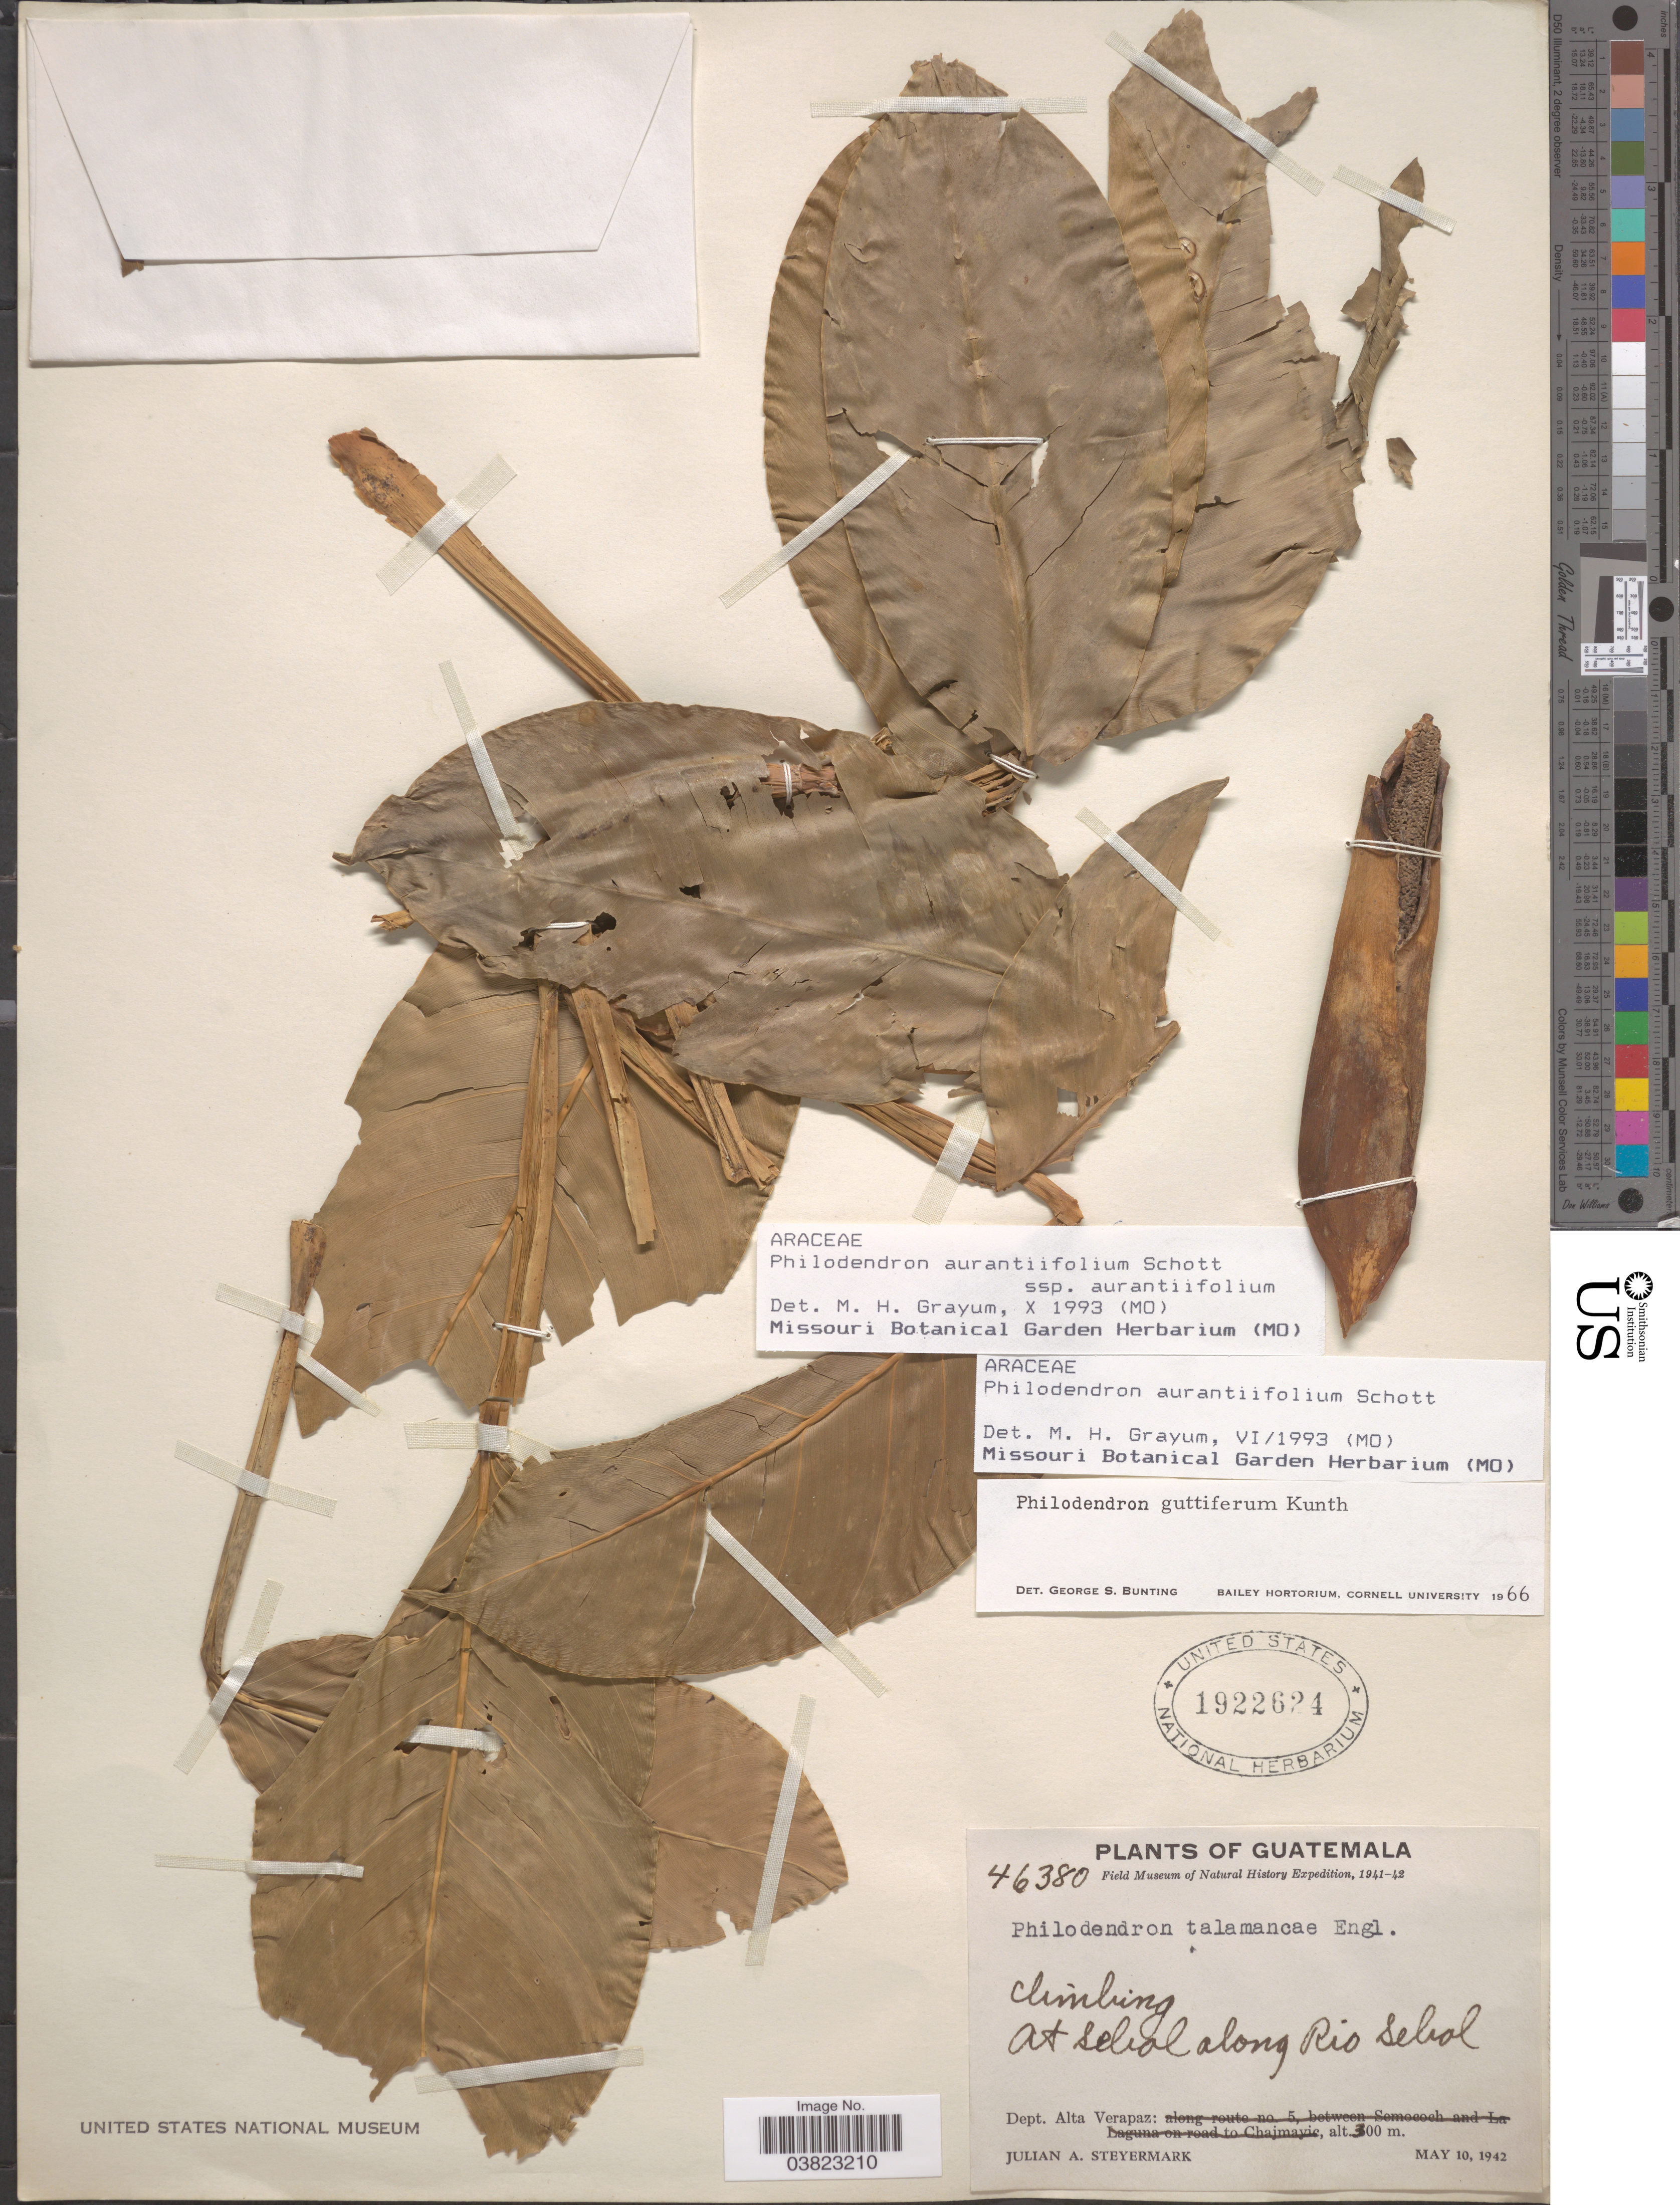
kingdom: Plantae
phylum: Tracheophyta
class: Liliopsida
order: Alismatales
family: Araceae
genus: Philodendron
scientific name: Philodendron aurantiifolium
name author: Schott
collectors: J. Steyermark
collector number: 46380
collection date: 1942-05-10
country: Guatemala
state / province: Alta Verapaz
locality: At Sebol along Rio Sebol. Dept. Alta Verapaz.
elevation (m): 300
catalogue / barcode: US 1922624